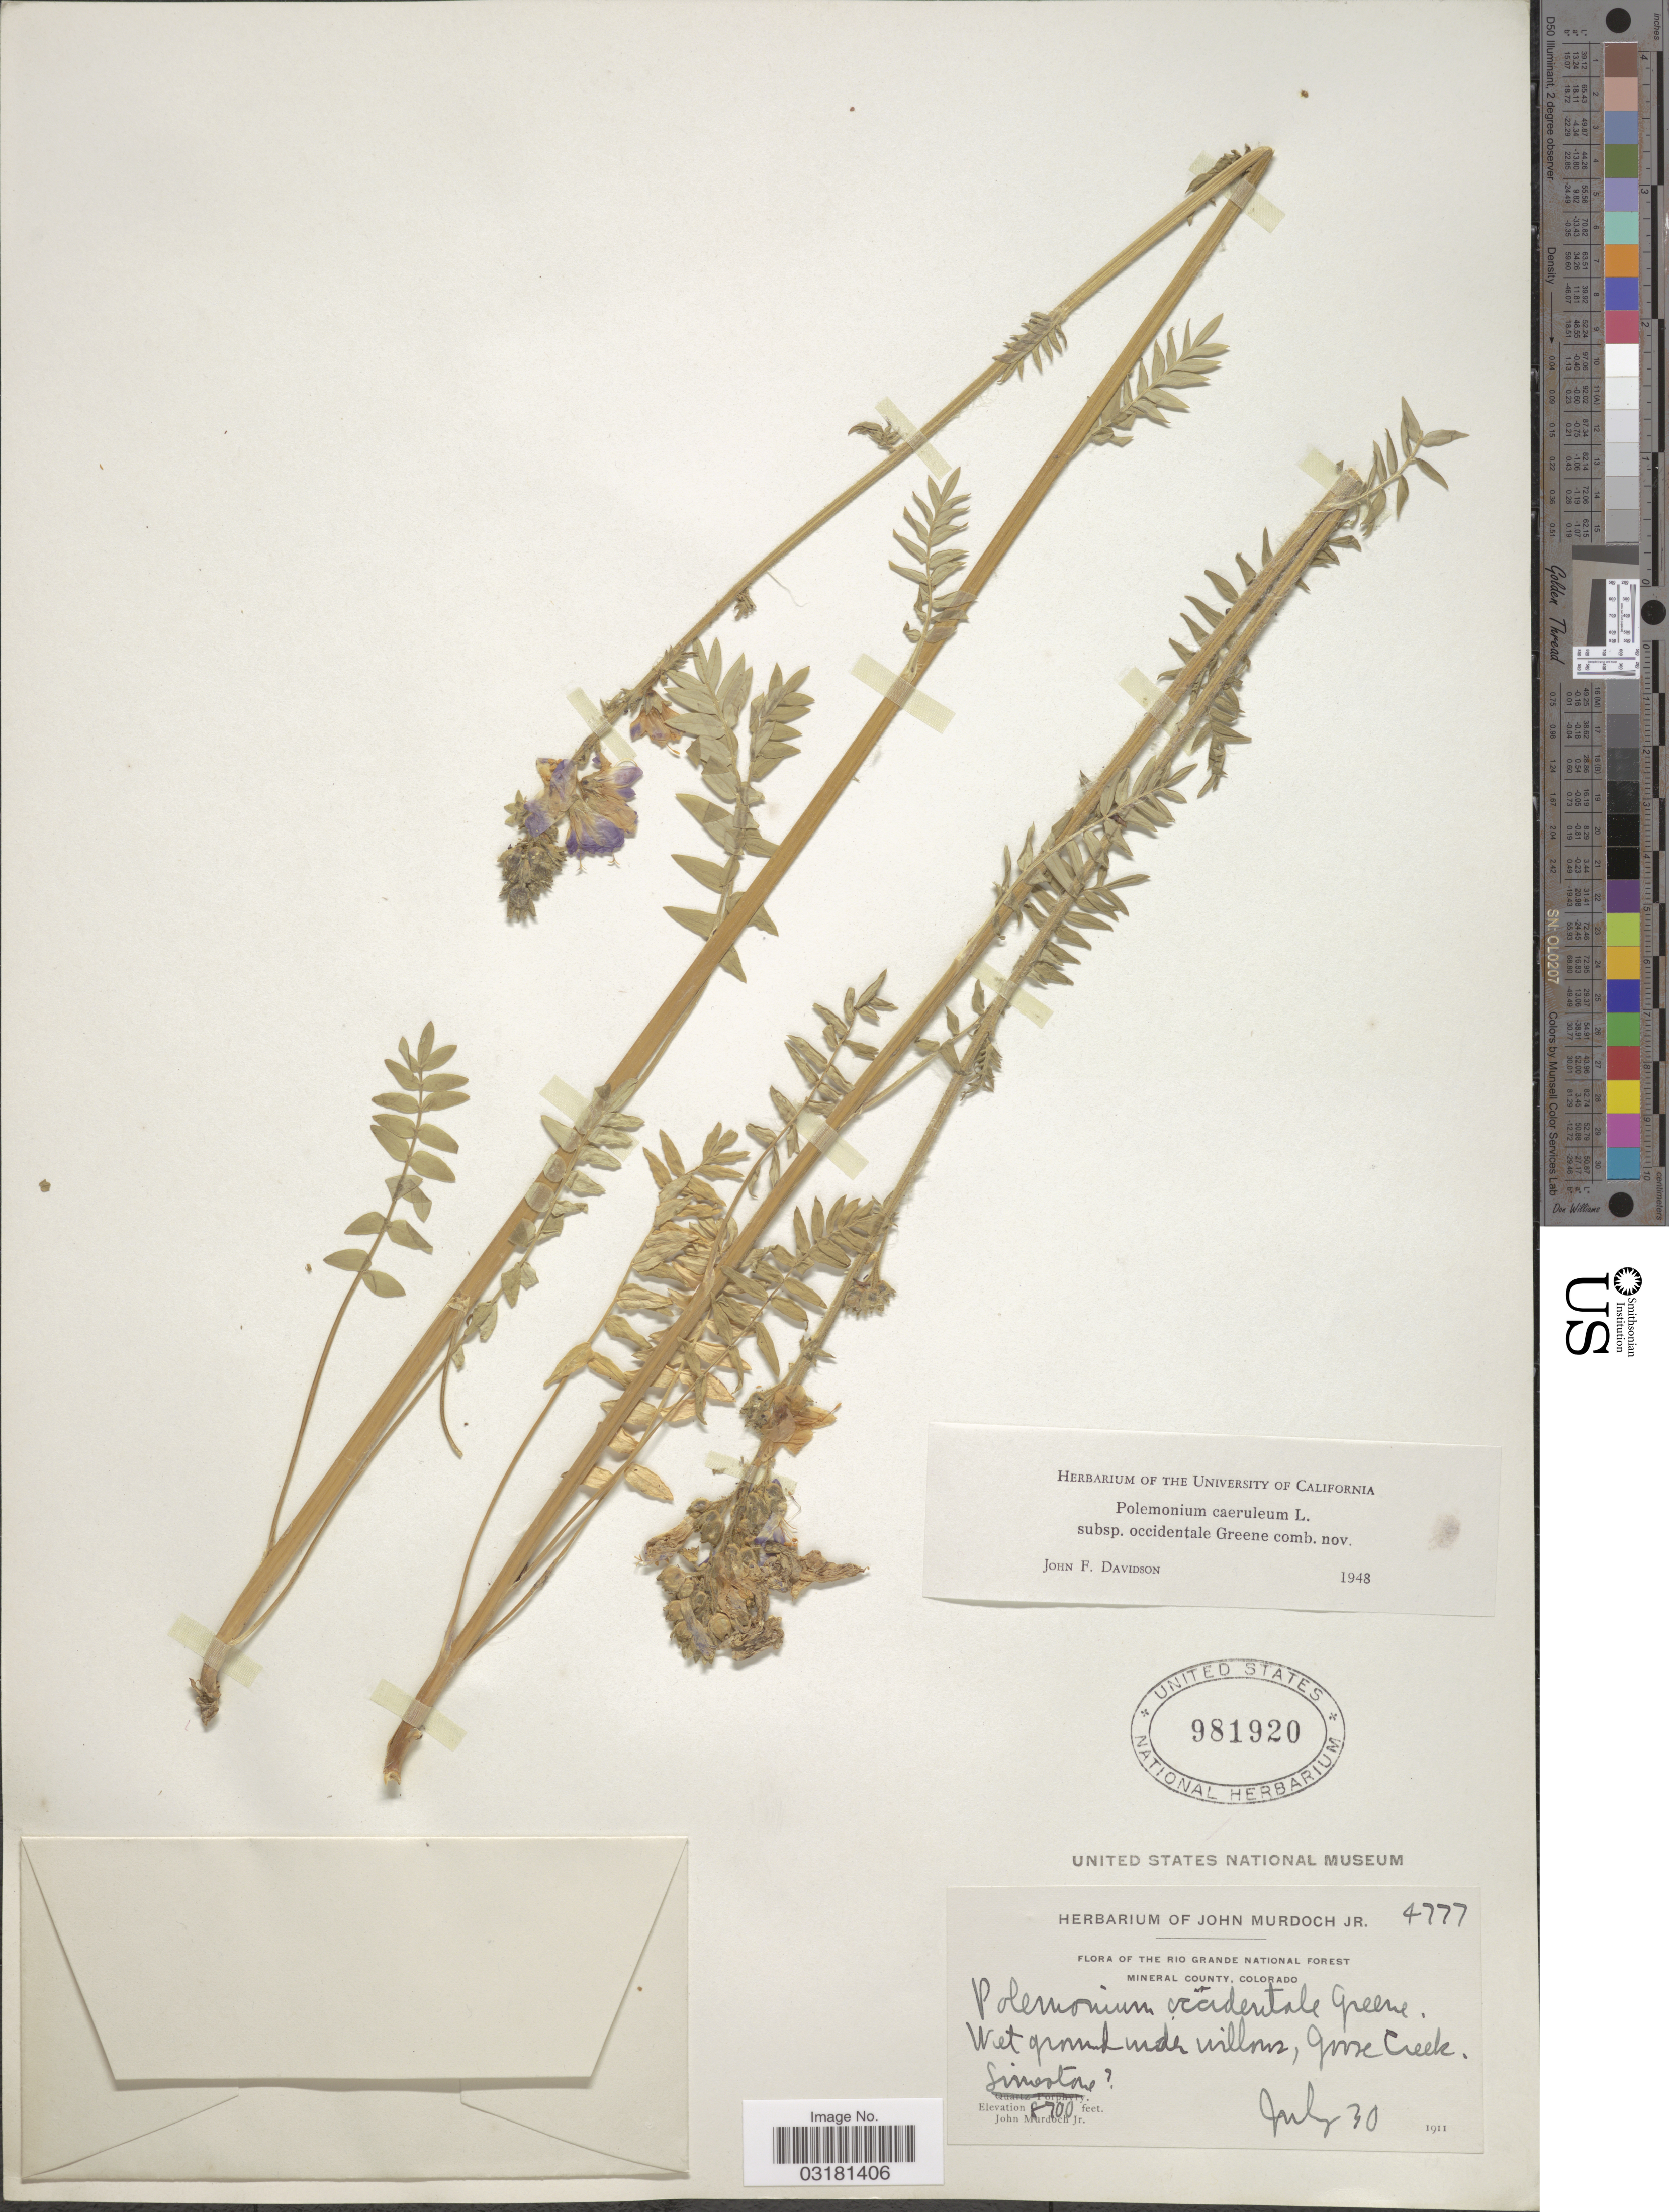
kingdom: Plantae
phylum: Tracheophyta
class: Magnoliopsida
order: Ericales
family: Polemoniaceae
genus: Polemonium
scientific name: Polemonium occidentale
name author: Greene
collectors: J. Murdoch Jr.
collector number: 4777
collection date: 1911-07-30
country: United States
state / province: Colorado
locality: The Rio Grande National Forest. Mineral County. Goose Creek.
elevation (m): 2652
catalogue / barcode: US 981920